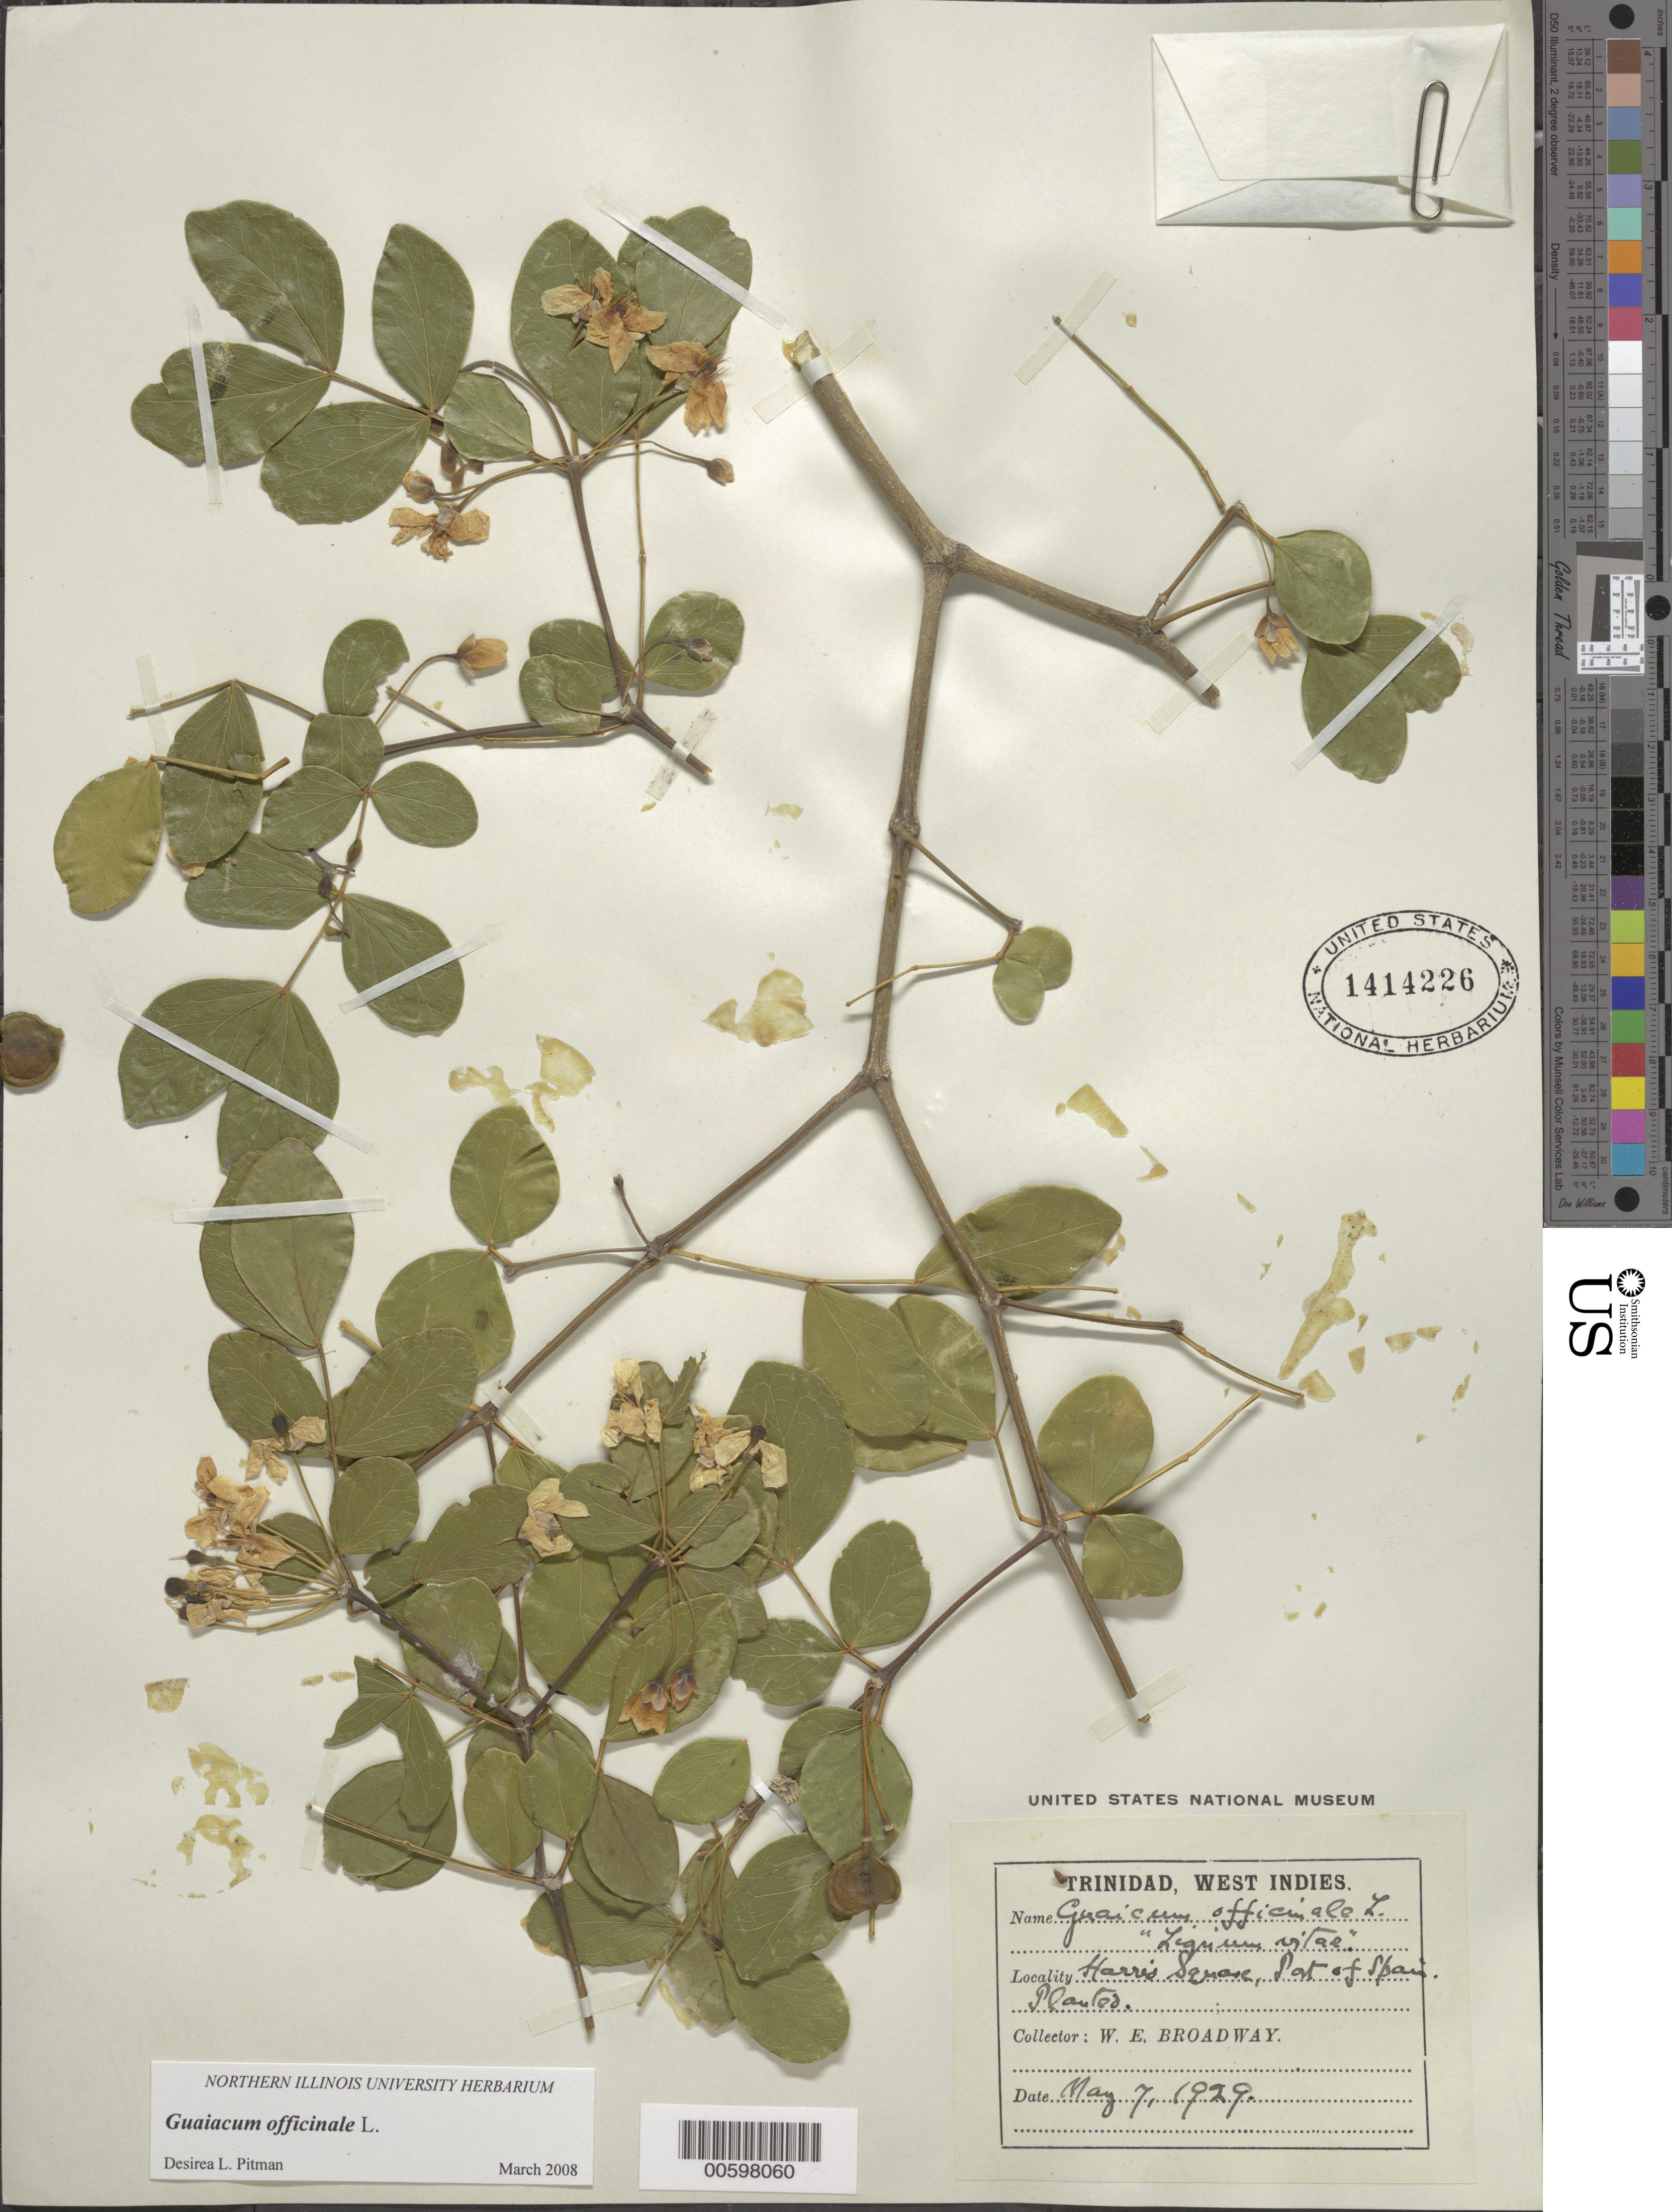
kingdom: Plantae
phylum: Tracheophyta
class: Magnoliopsida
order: Zygophyllales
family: Zygophyllaceae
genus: Guaiacum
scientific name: Guaiacum officinale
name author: L.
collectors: W. E. Broadway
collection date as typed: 07 May 1929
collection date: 1929-05-07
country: Trinidad and Tobago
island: Trinidad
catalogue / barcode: US 1414226